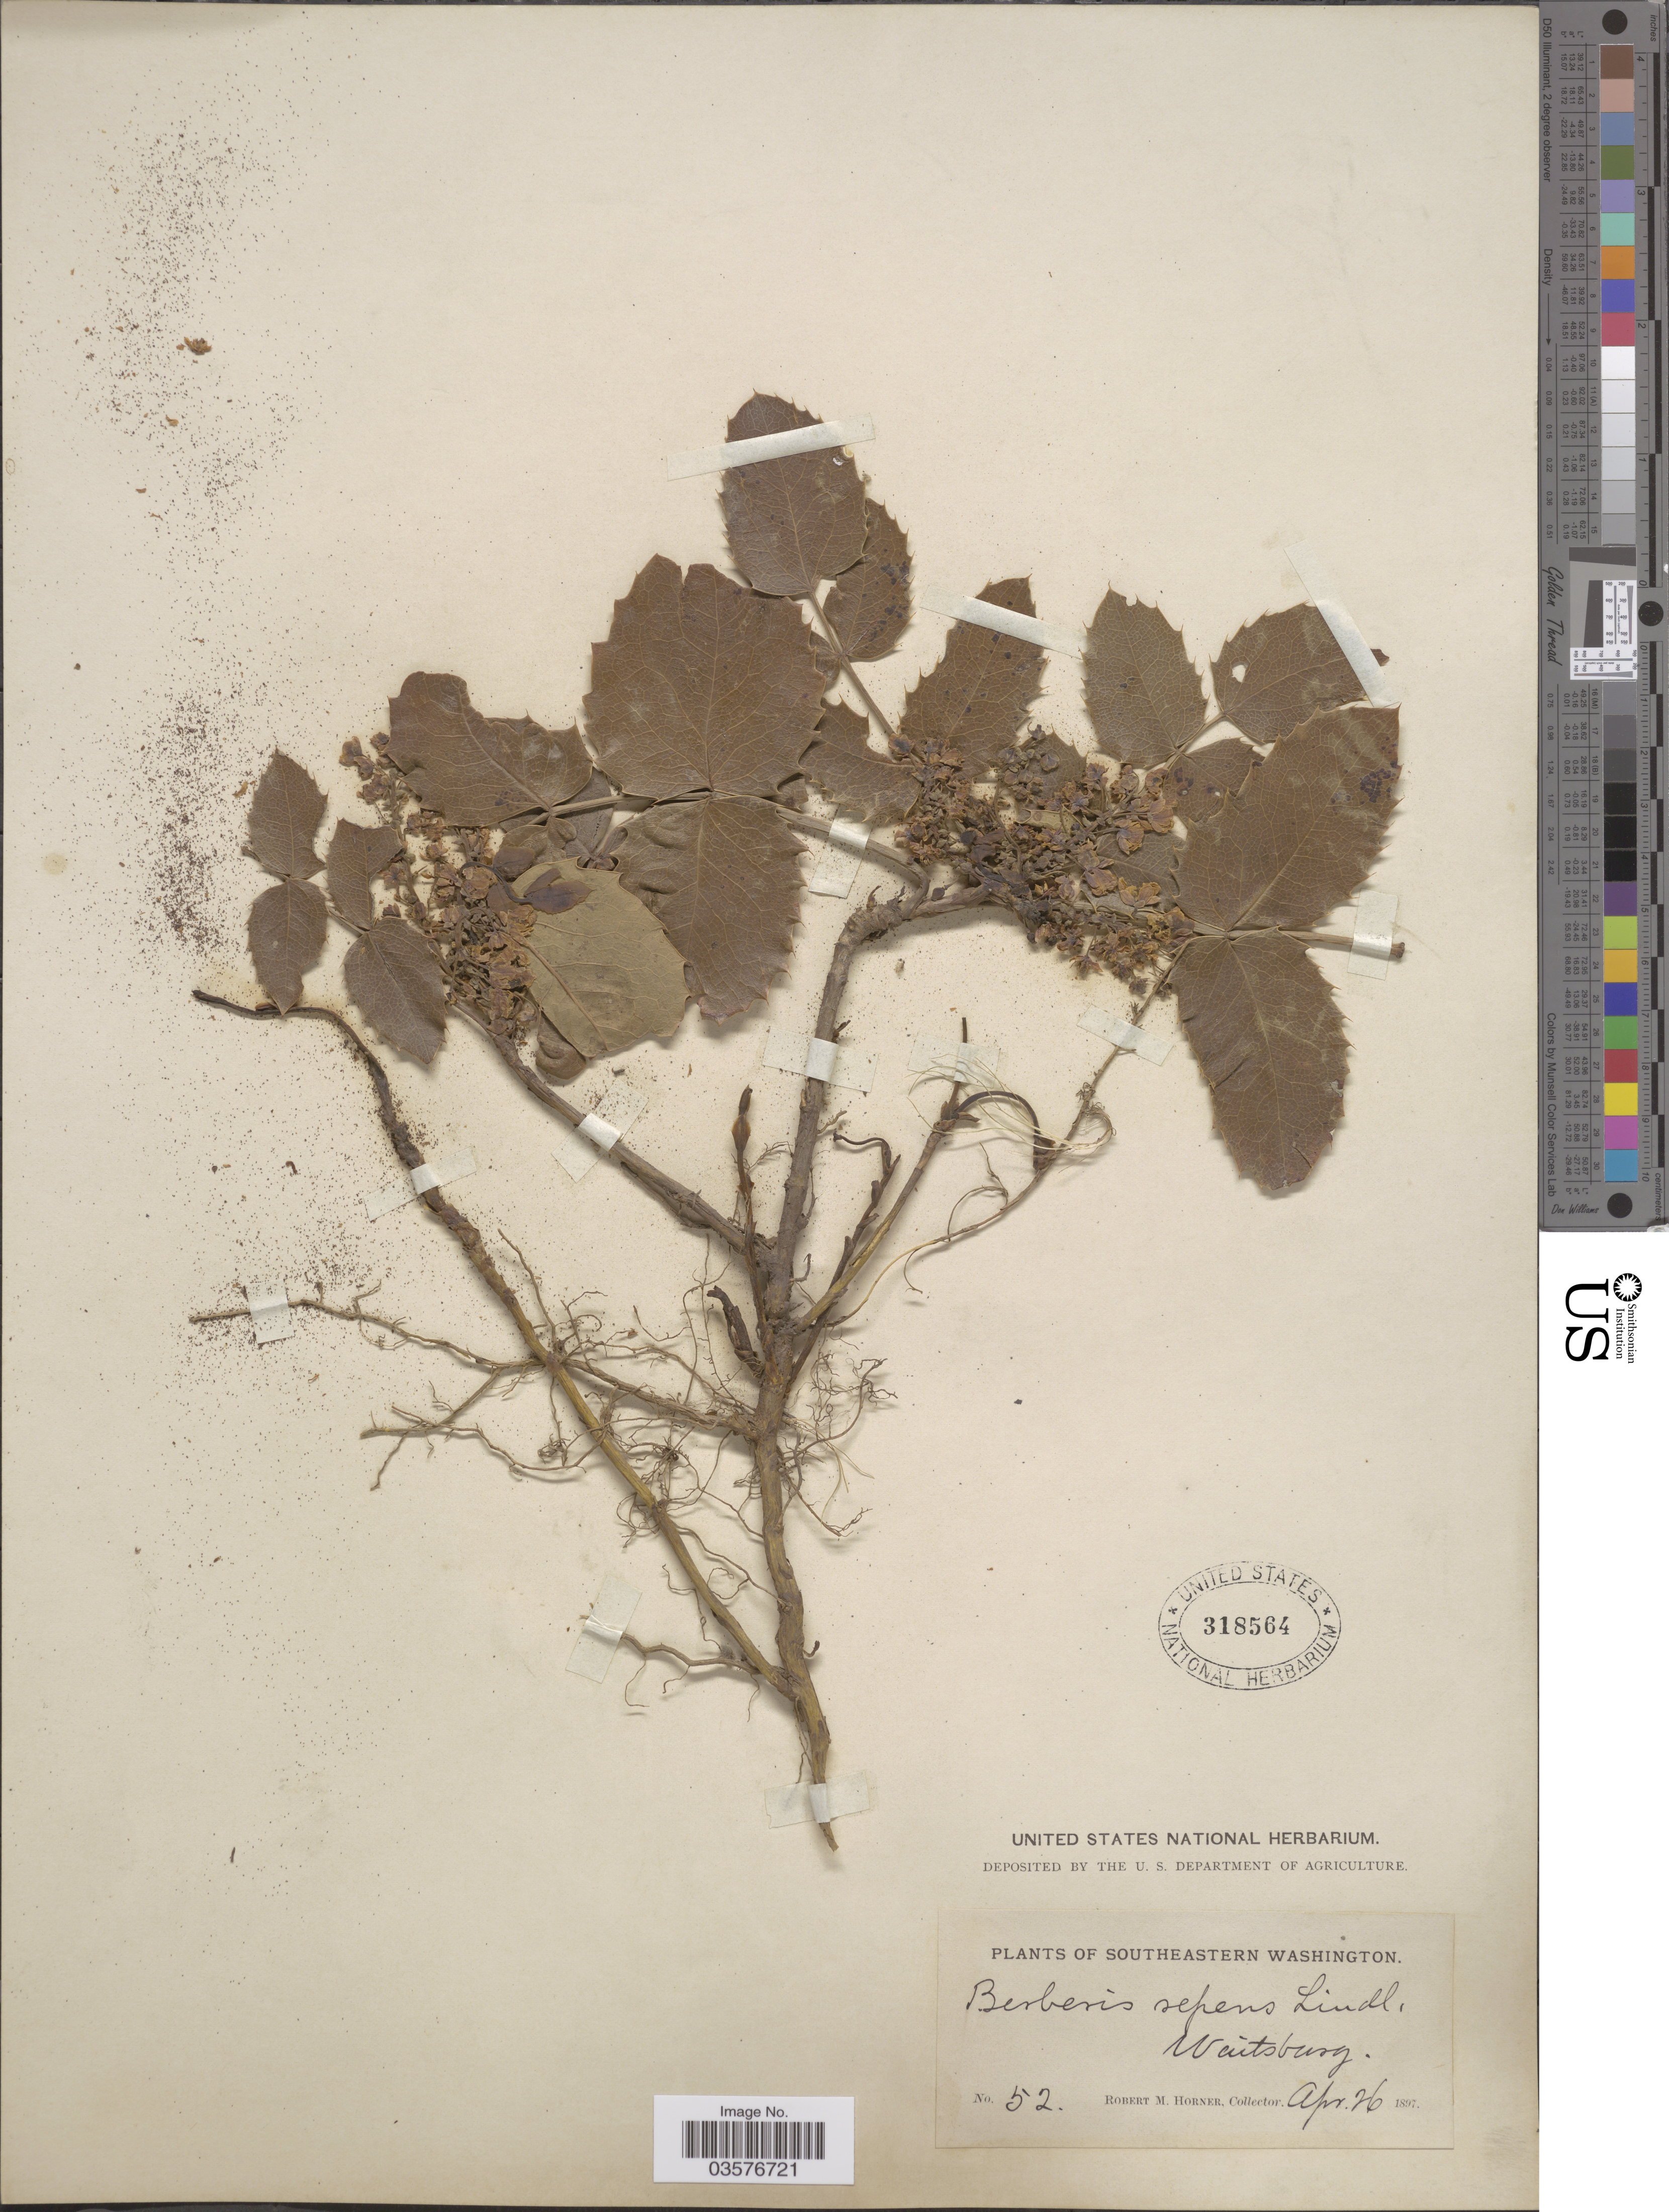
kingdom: Plantae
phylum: Tracheophyta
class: Magnoliopsida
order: Ranunculales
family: Berberidaceae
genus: Mahonia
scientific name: Mahonia repens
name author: (Lindl.) G. Don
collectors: R. Horner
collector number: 52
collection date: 1897-04-26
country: United States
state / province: Washington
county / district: Walla Walla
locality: Southeastern Washington. Waitsburg.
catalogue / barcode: US 318564